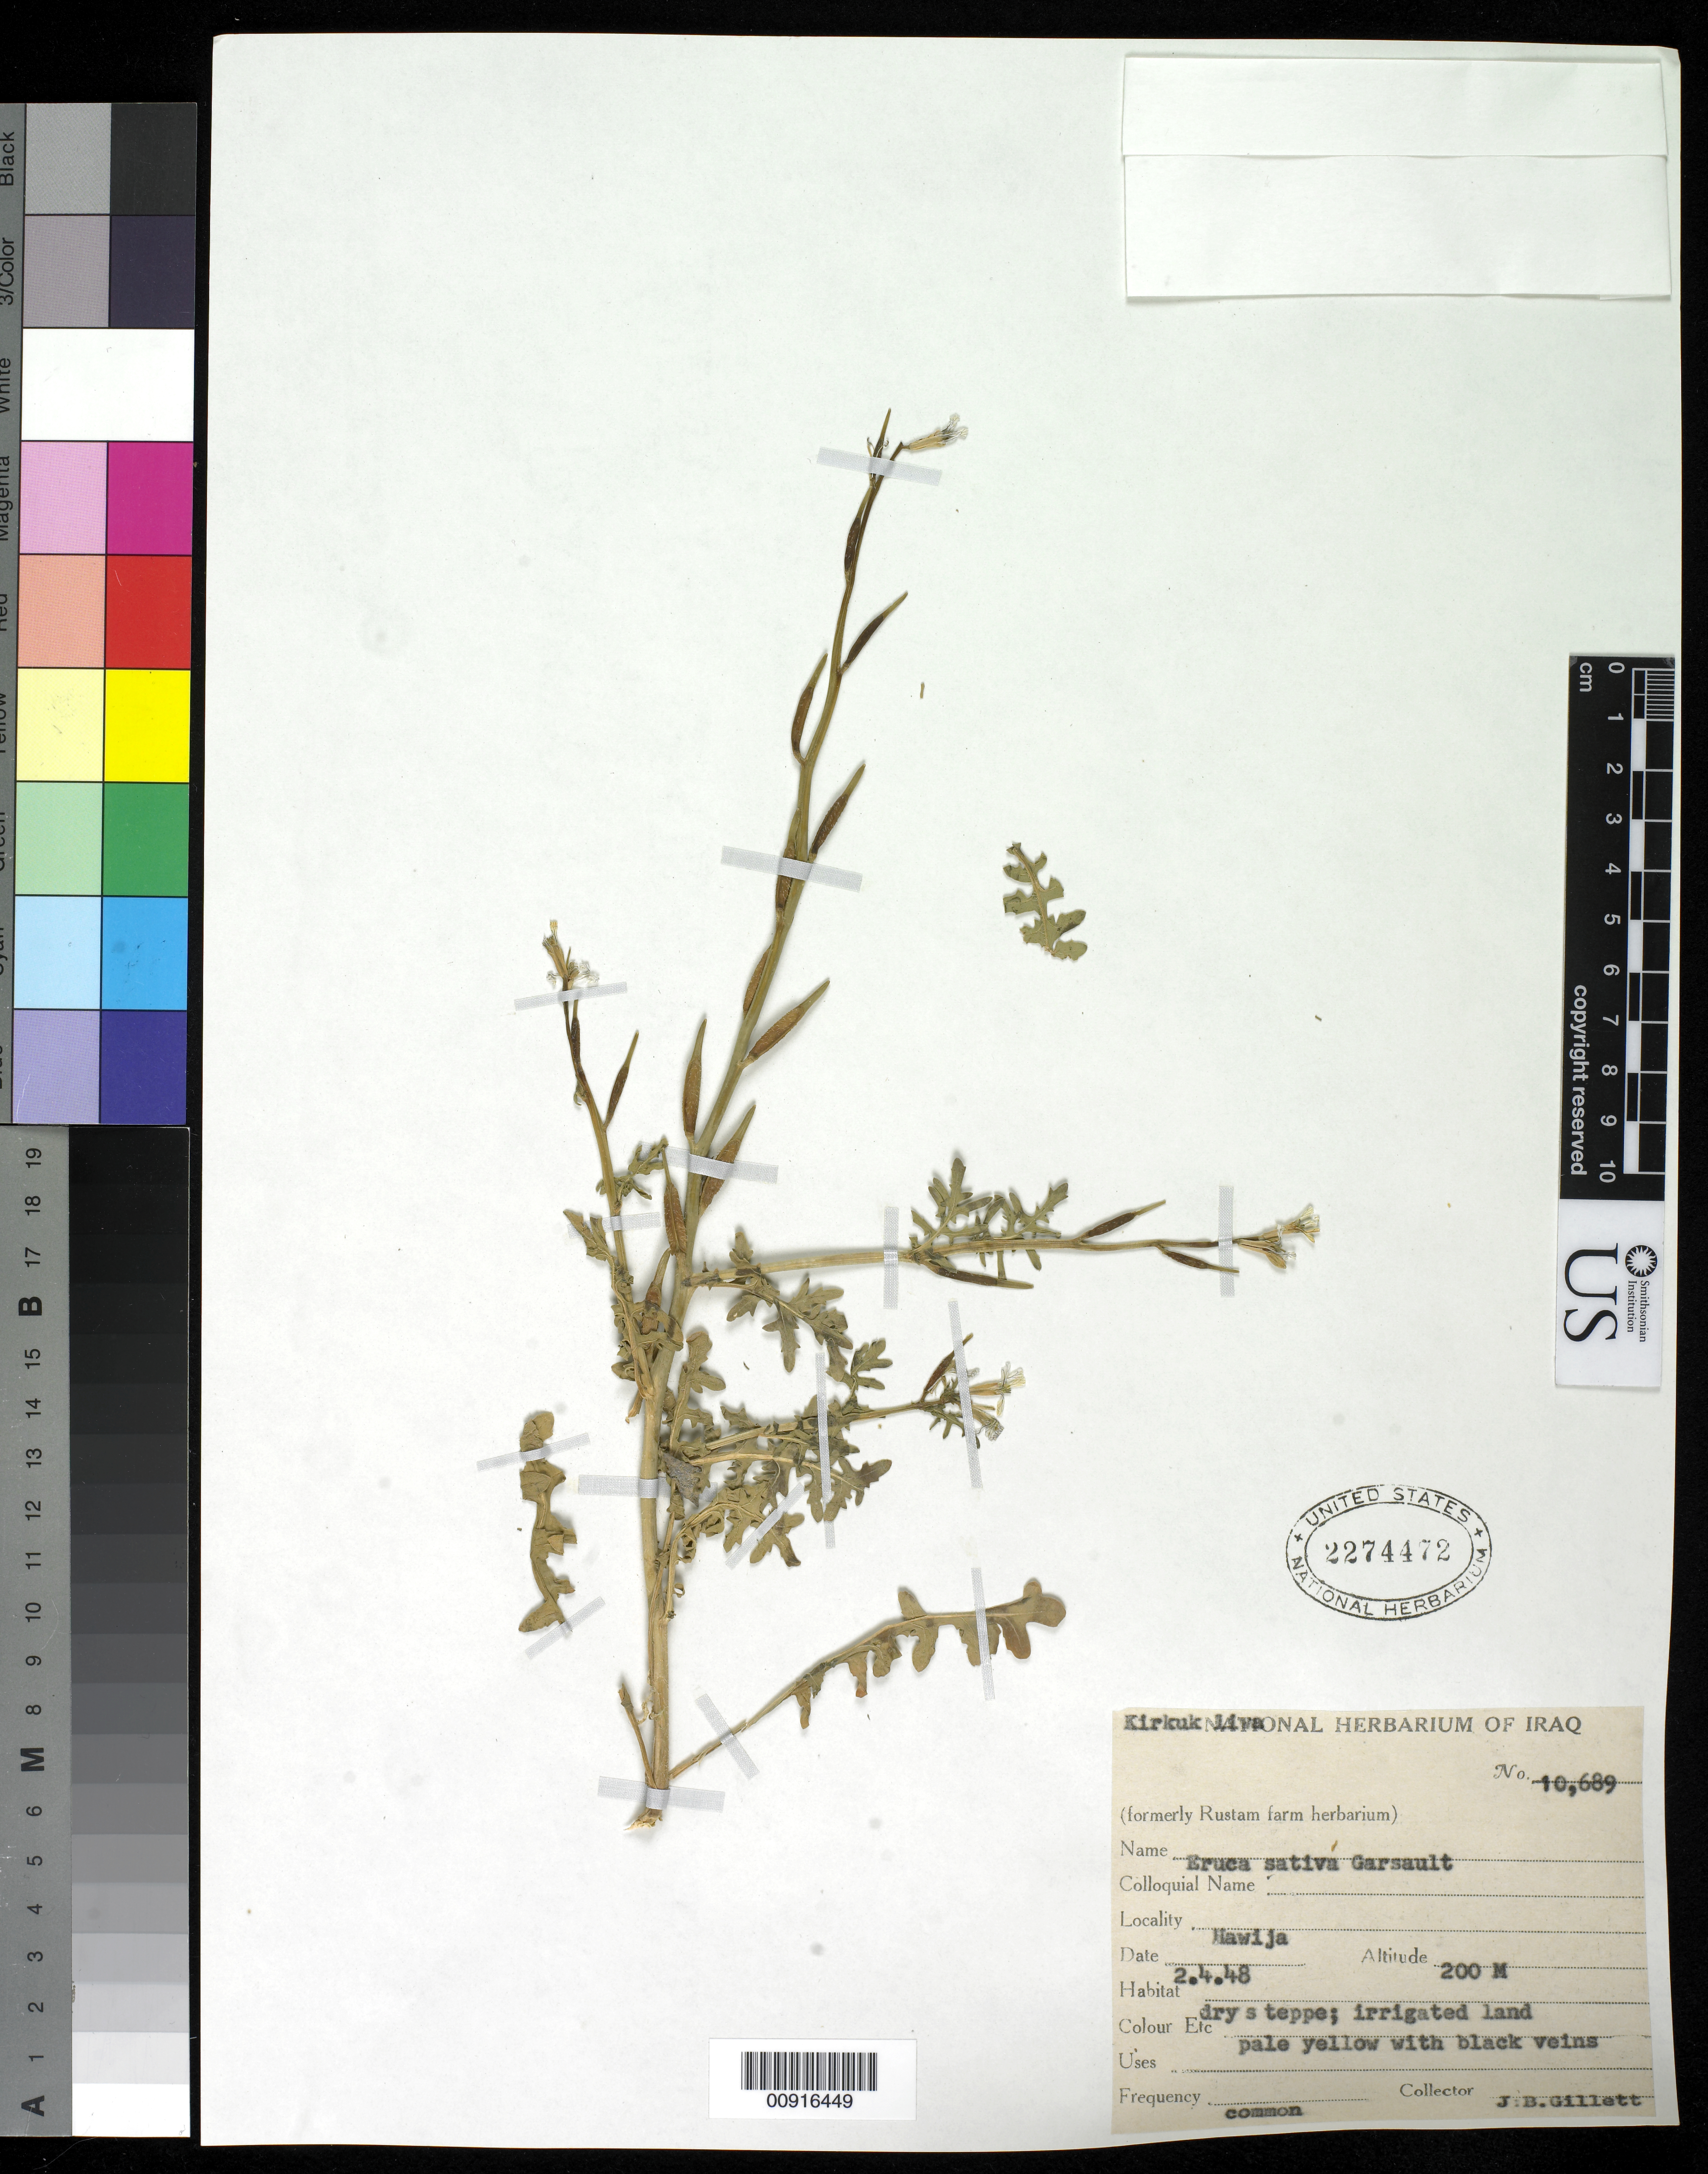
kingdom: Plantae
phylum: Tracheophyta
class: Magnoliopsida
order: Brassicales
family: Brassicaceae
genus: Eruca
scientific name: Eruca sativa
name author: Mill.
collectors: J. B. Gillett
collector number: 10689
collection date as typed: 04 Feb 1948 or 02 Apr 1948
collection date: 1948-02-04 or 1948-04-02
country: Iraq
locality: Haija; Kirkuk liwa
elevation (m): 200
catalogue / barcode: US 2274472